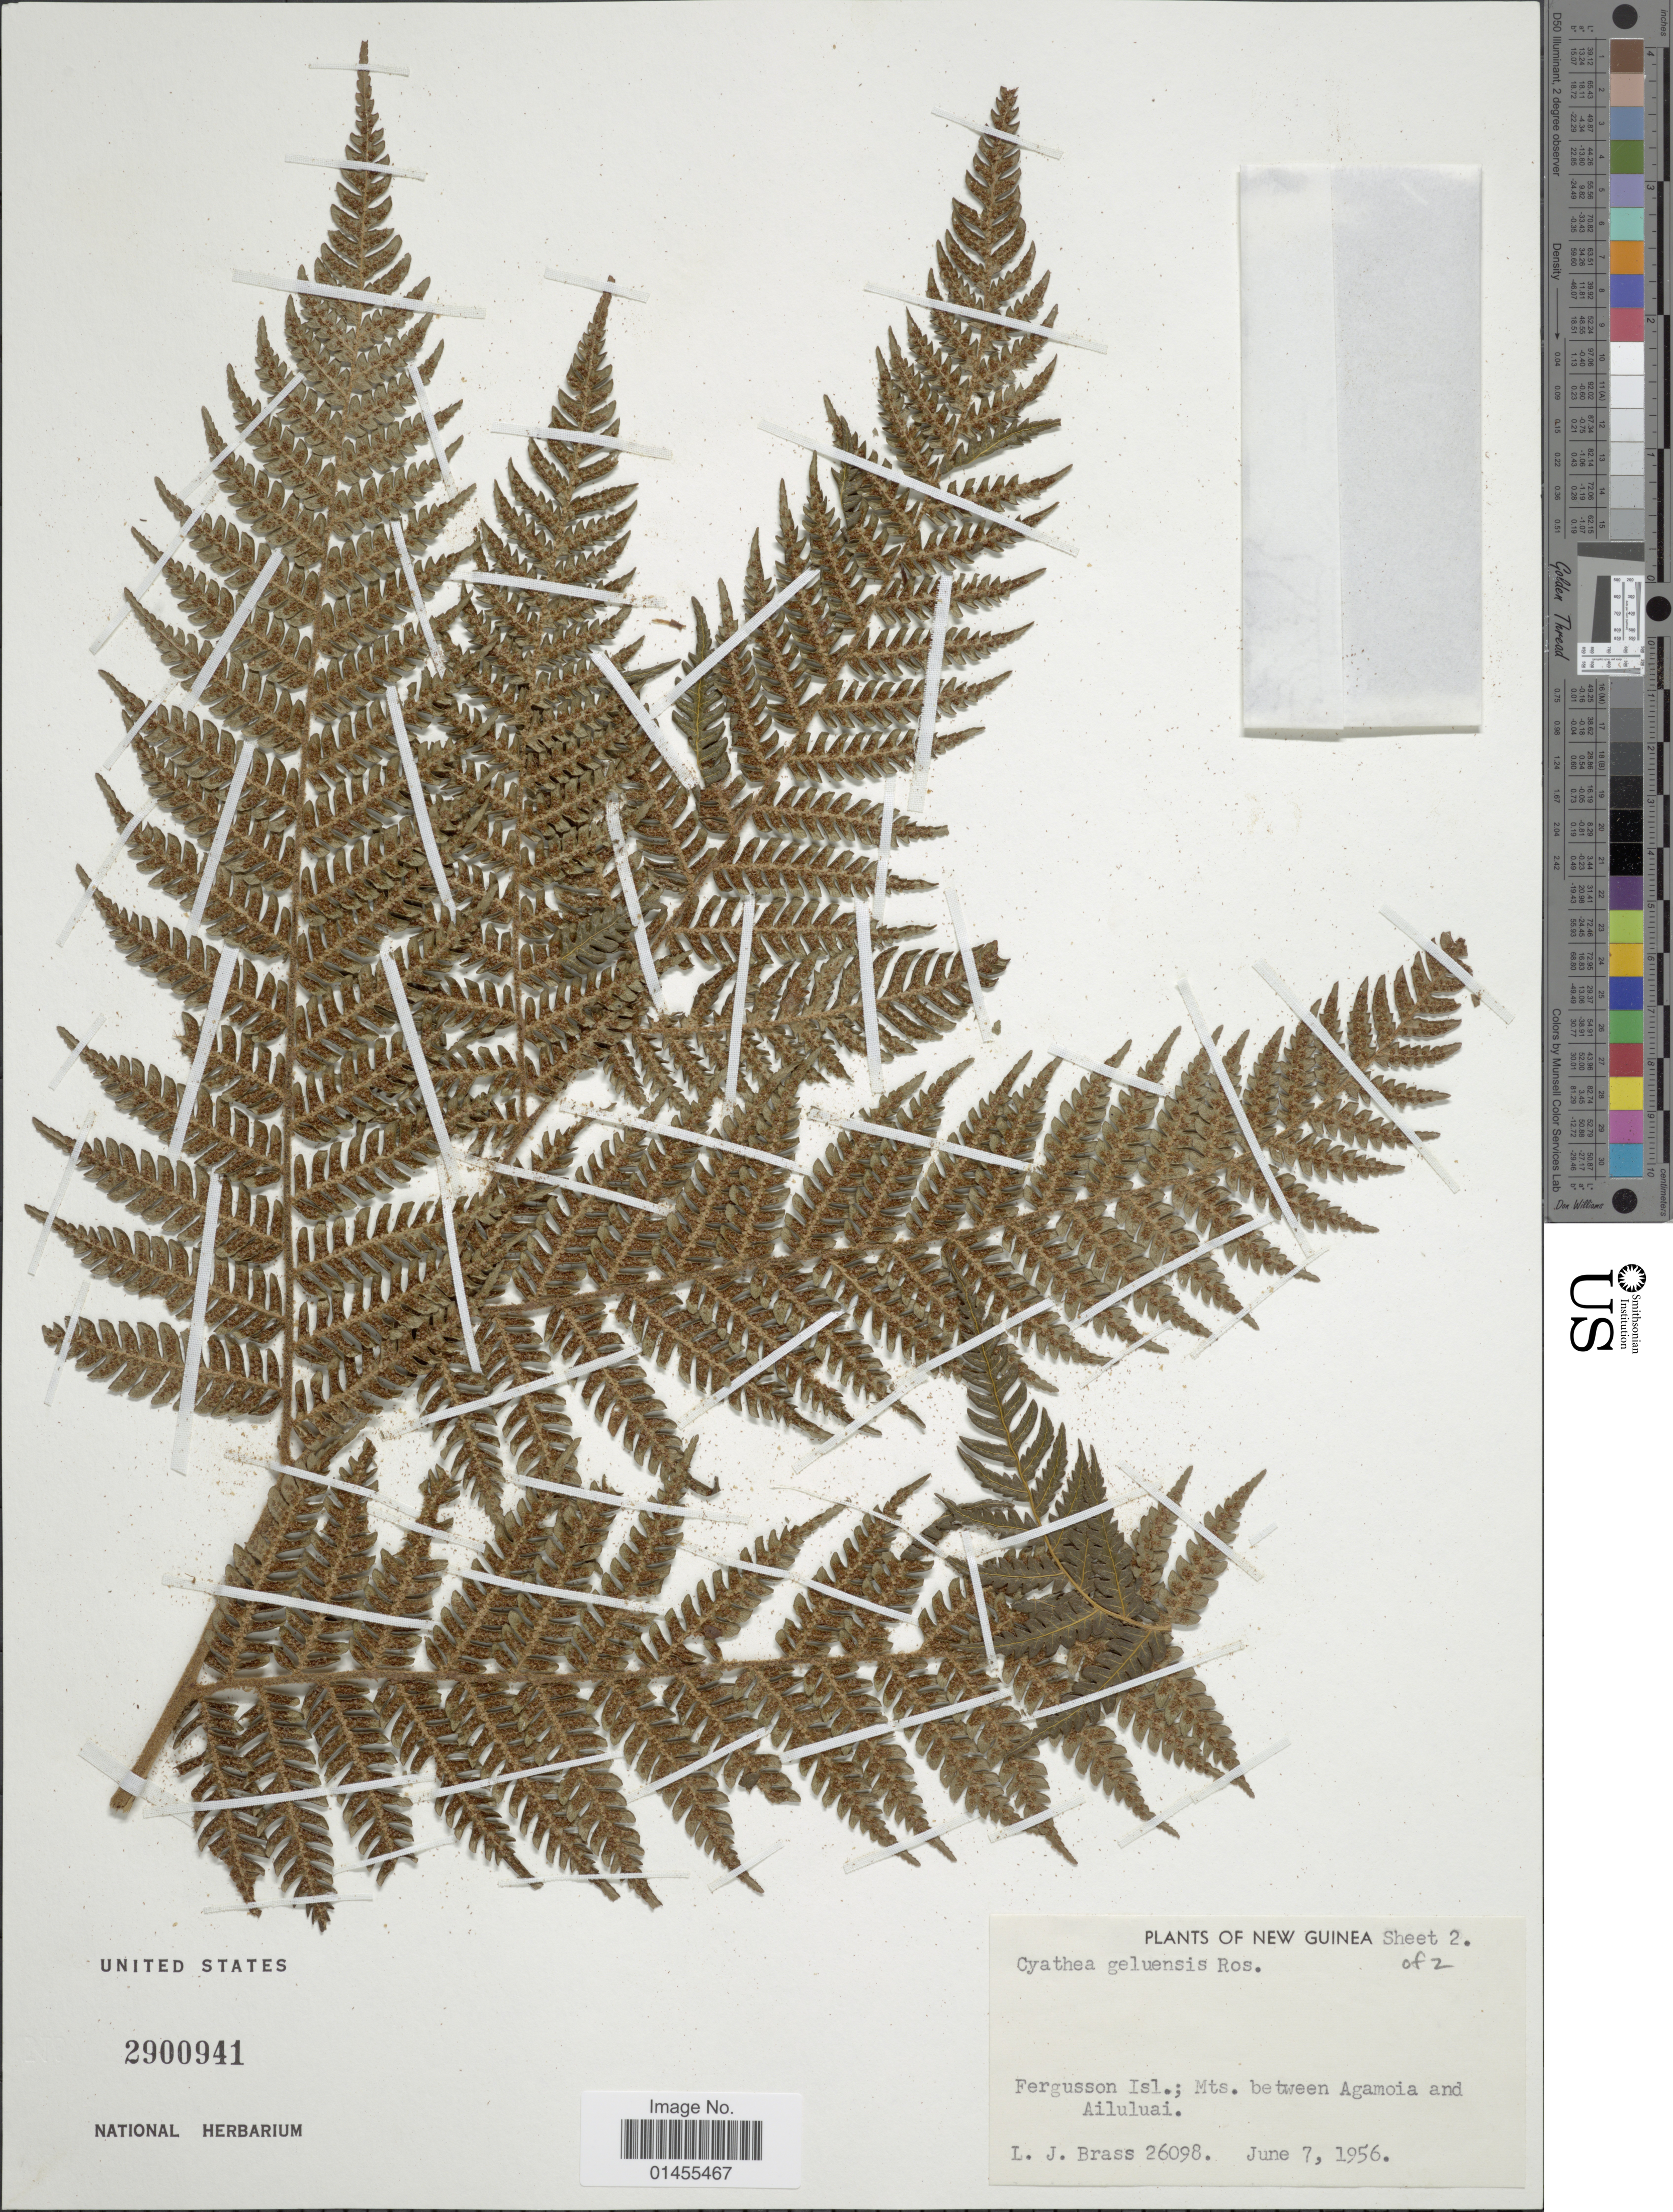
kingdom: Plantae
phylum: Tracheophyta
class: Polypodiopsida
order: Cyatheales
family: Cyatheaceae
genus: Alsophila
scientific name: Alsophila geluensis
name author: (Rosenst.) R.M. Tryon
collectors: L. J. Brass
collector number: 26098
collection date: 1956-06-07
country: Papua New Guinea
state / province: Milne Bay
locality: New Guinea, Fergusson Isl, ; Mts. between Agamoia and Ailuluai.New Guinea, Fergusson Isl, ; Mts. between Agamoia and Ailuluai.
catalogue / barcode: US 2900941